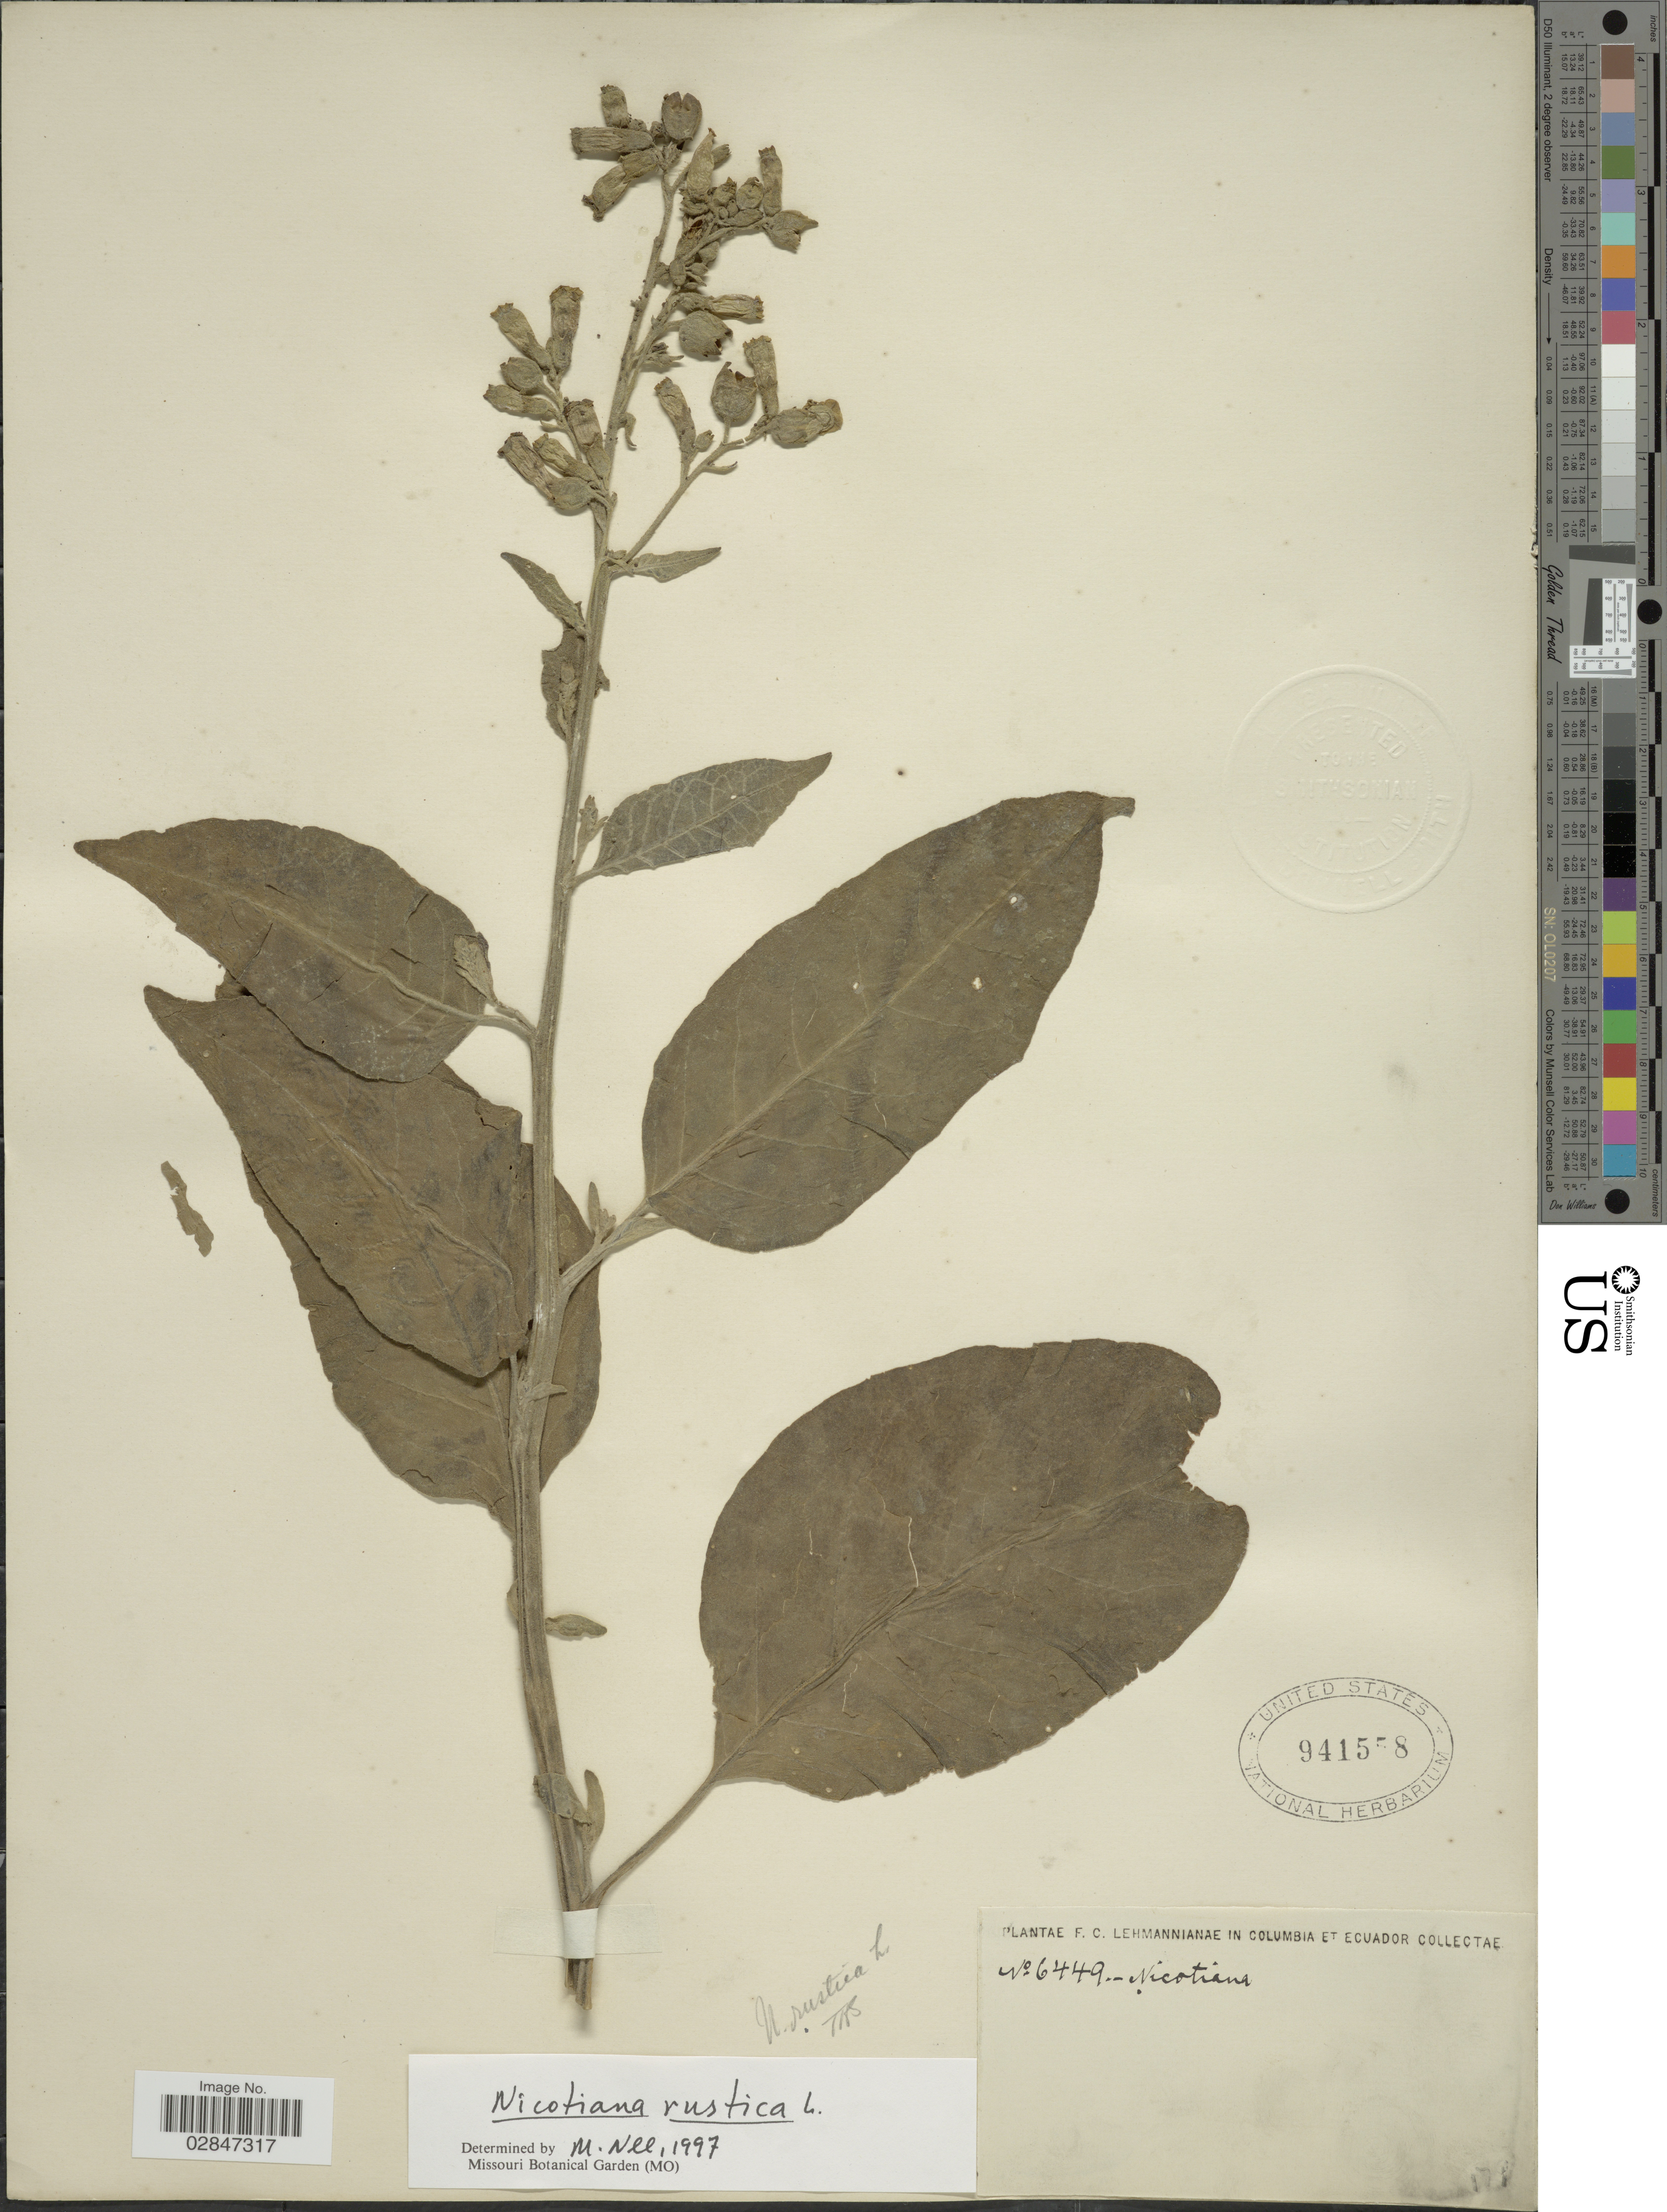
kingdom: Plantae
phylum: Tracheophyta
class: Magnoliopsida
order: Solanales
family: Solanaceae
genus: Nicotiana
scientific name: Nicotiana rustica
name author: L.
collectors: F. C. Lehmann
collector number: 6449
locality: Columbia et Ecuador.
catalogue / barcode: US 941558